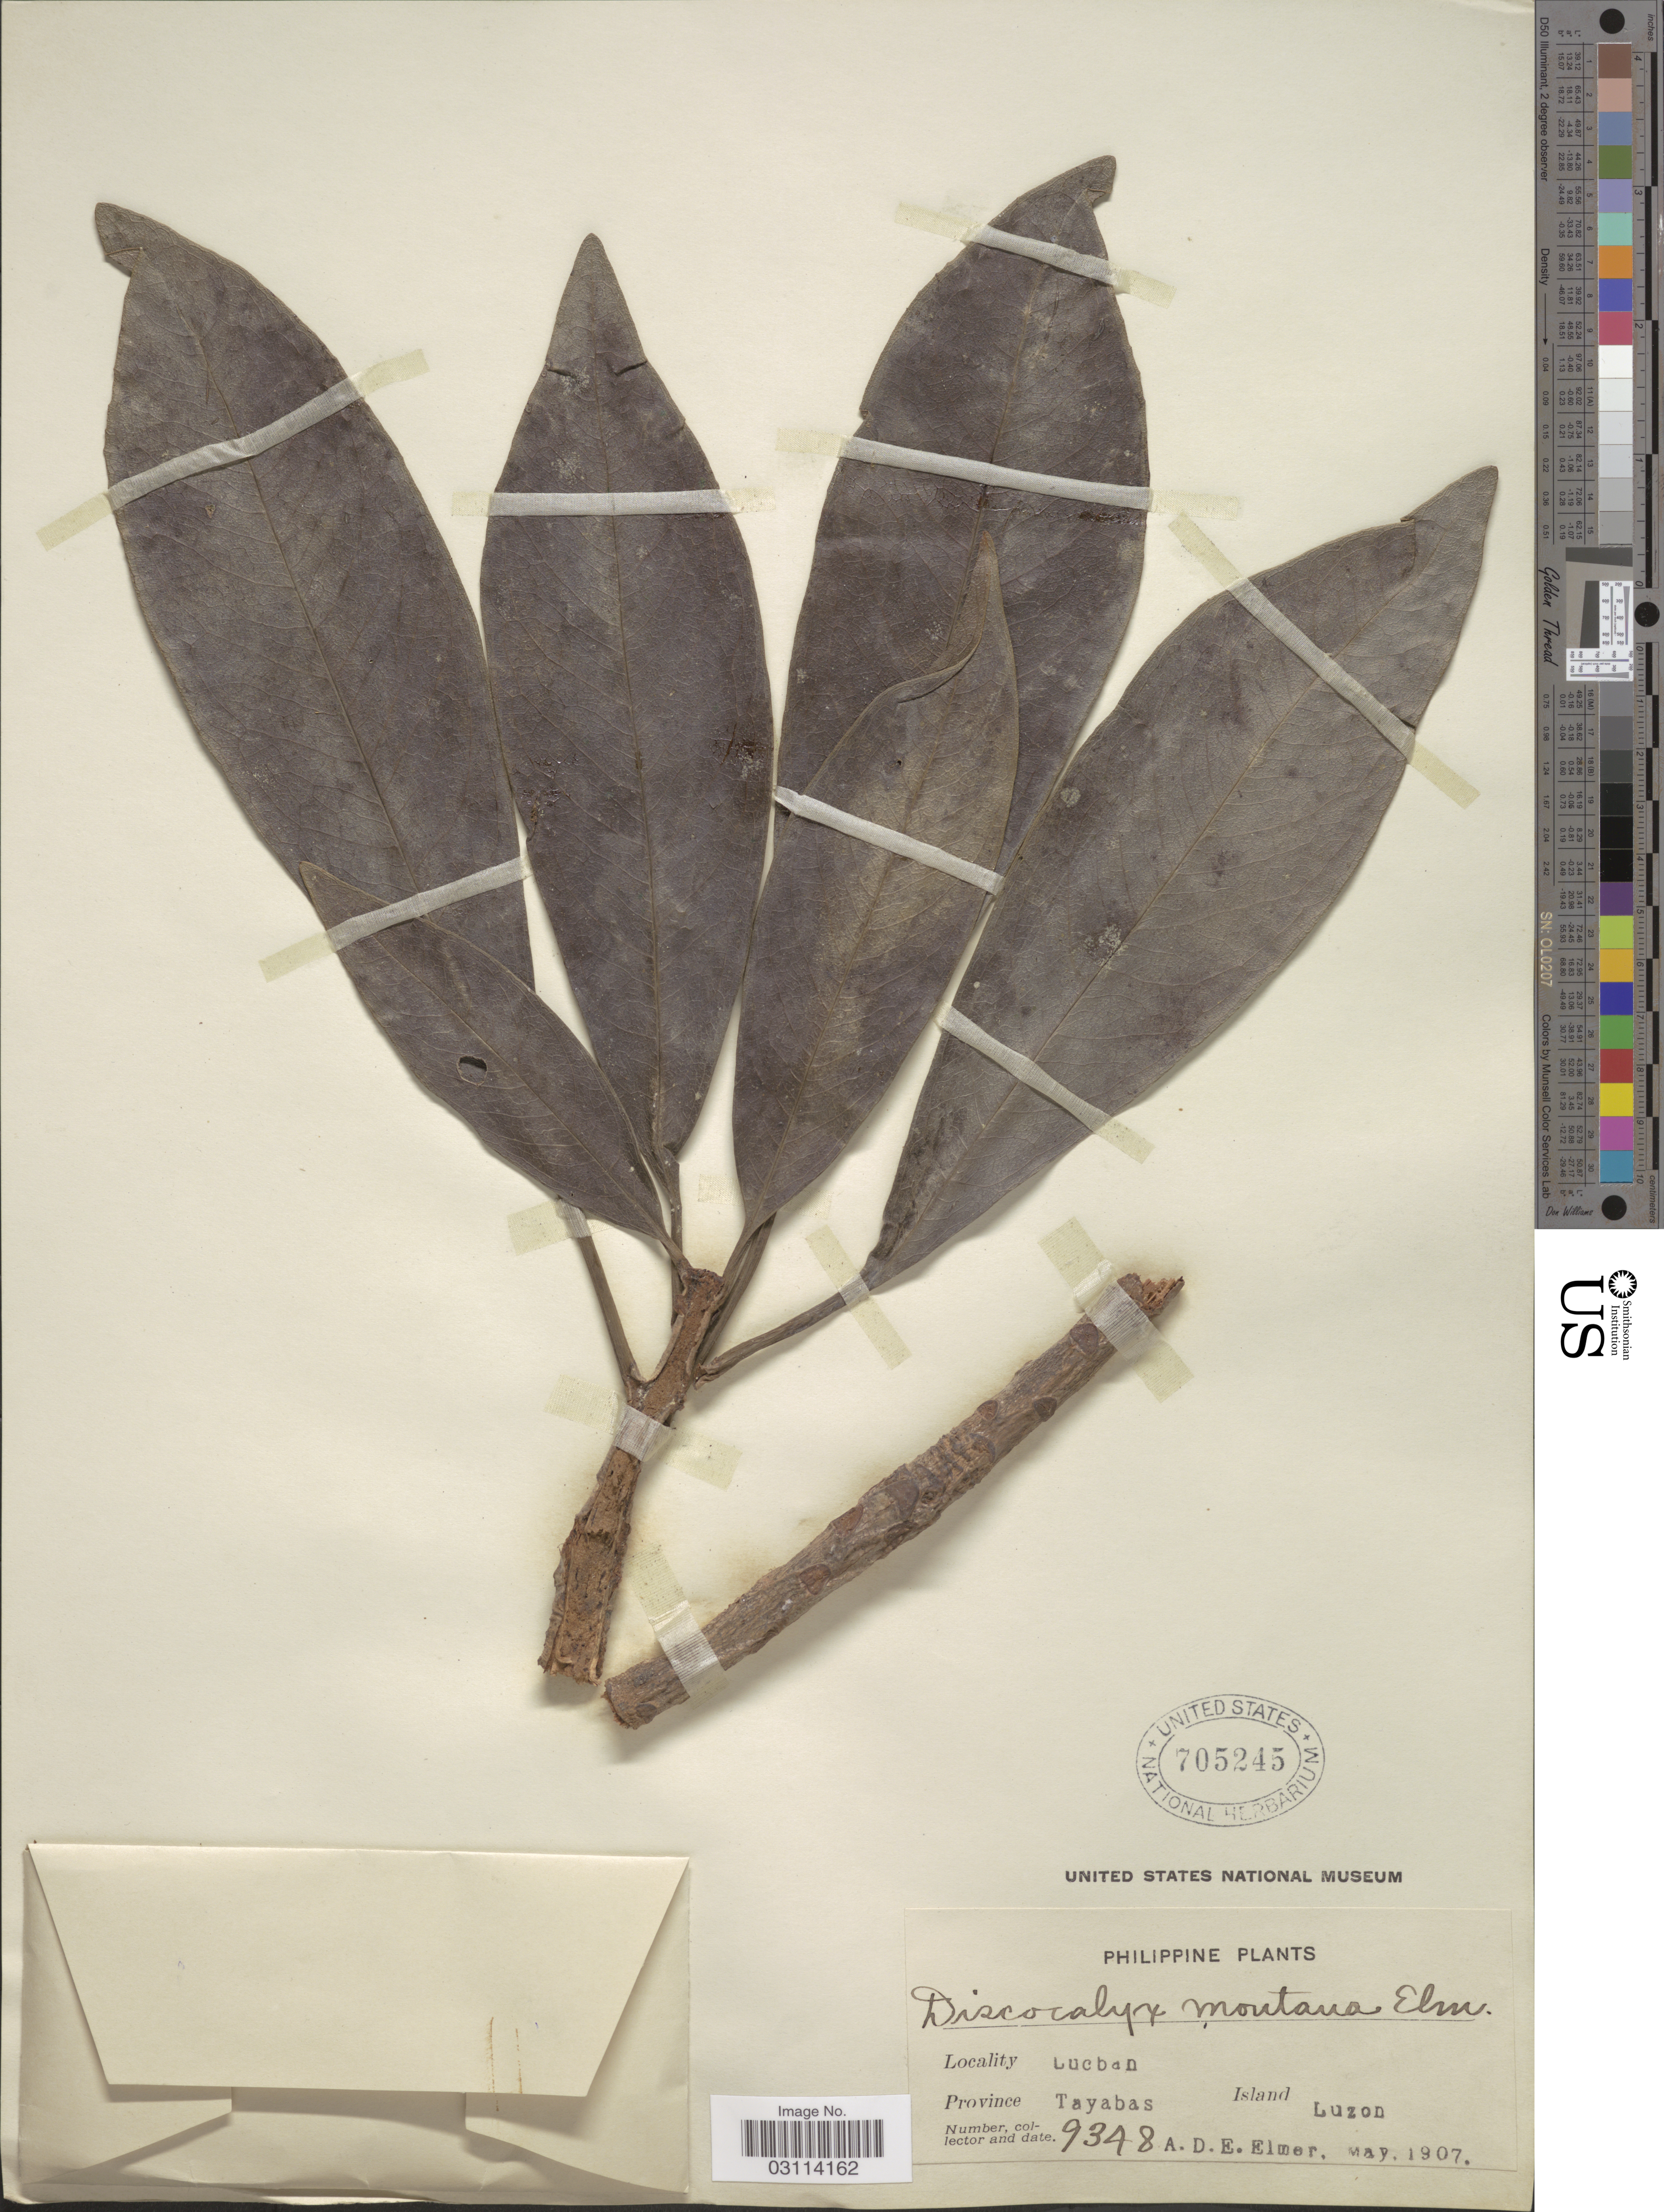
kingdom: Plantae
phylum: Tracheophyta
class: Magnoliopsida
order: Ericales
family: Primulaceae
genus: Discocalyx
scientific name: Discocalyx montana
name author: Elmer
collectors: A. D. E. Elmer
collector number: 9348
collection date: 1907-05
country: Philippines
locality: Lucban, Province Tayabas, Island Luzon.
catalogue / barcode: US 705245